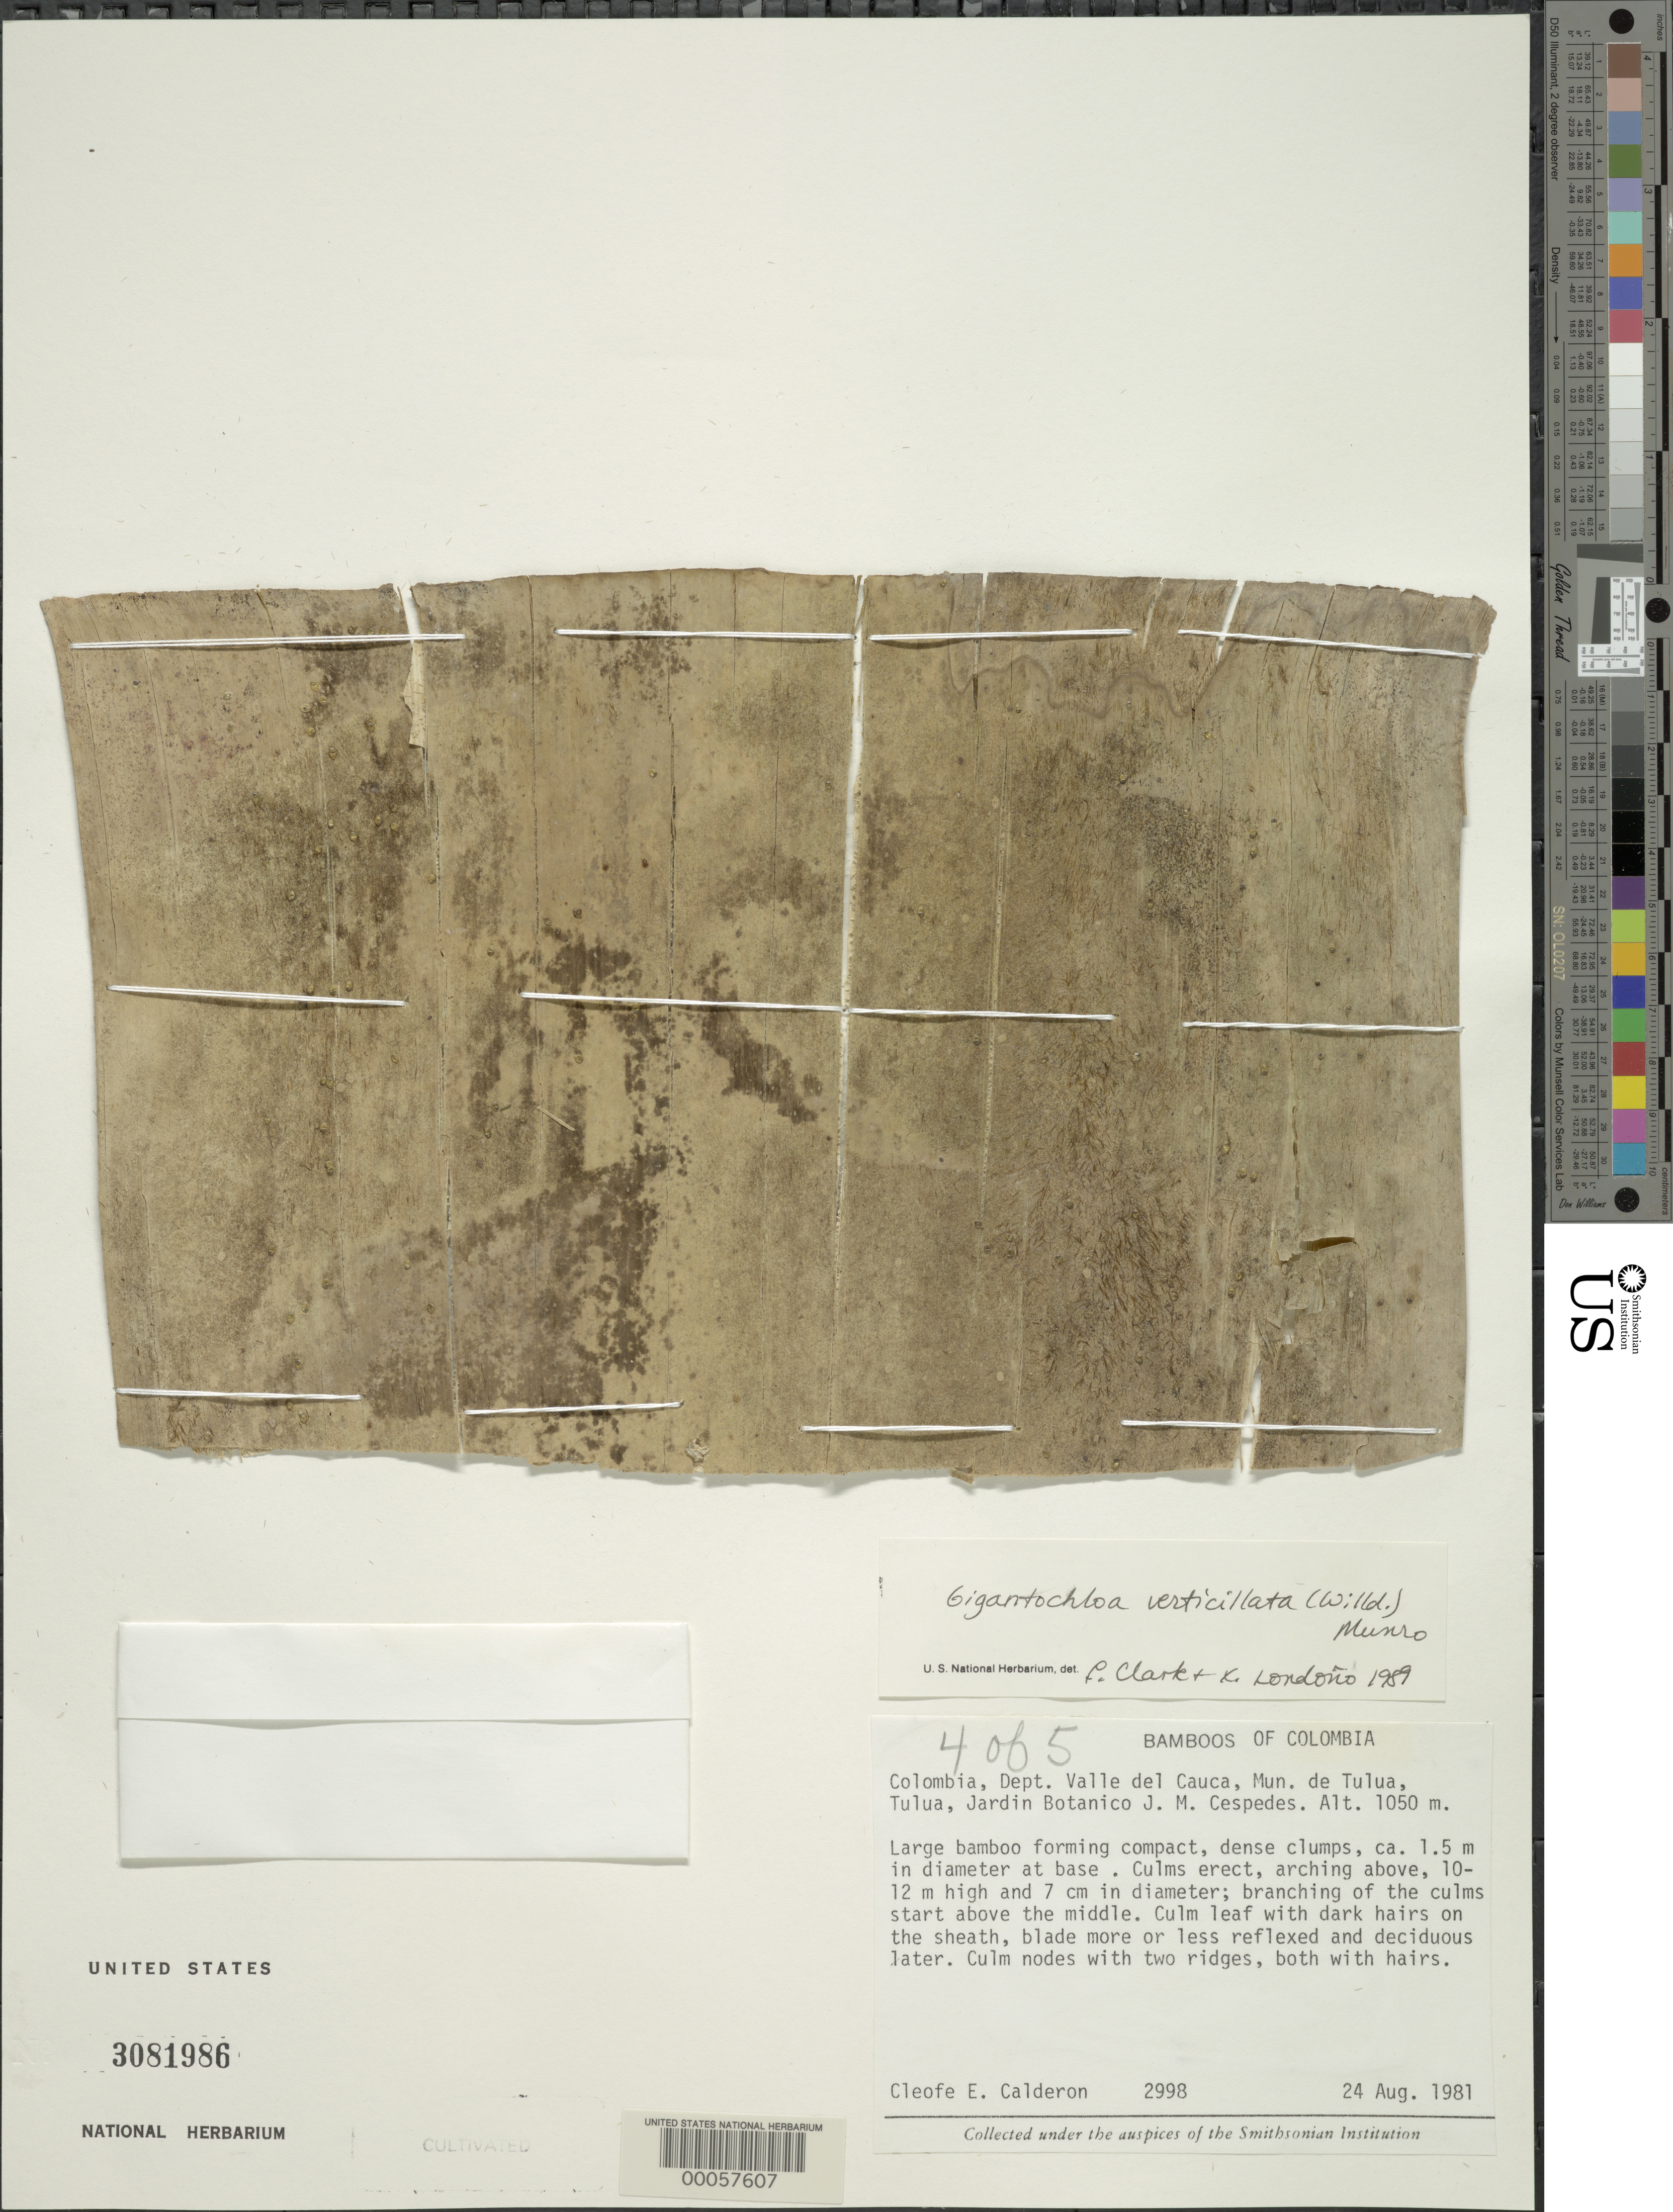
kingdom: Plantae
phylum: Tracheophyta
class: Liliopsida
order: Poales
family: Poaceae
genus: Gigantochloa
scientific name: Gigantochloa verticillata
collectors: C. E. Calderón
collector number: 2998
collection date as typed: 24 Aug 1981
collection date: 1981-08-24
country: Colombia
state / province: Valle del Cauca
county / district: Tuluá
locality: Jardin Botanico J.M. Cespedes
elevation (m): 1050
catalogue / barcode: US 3081986